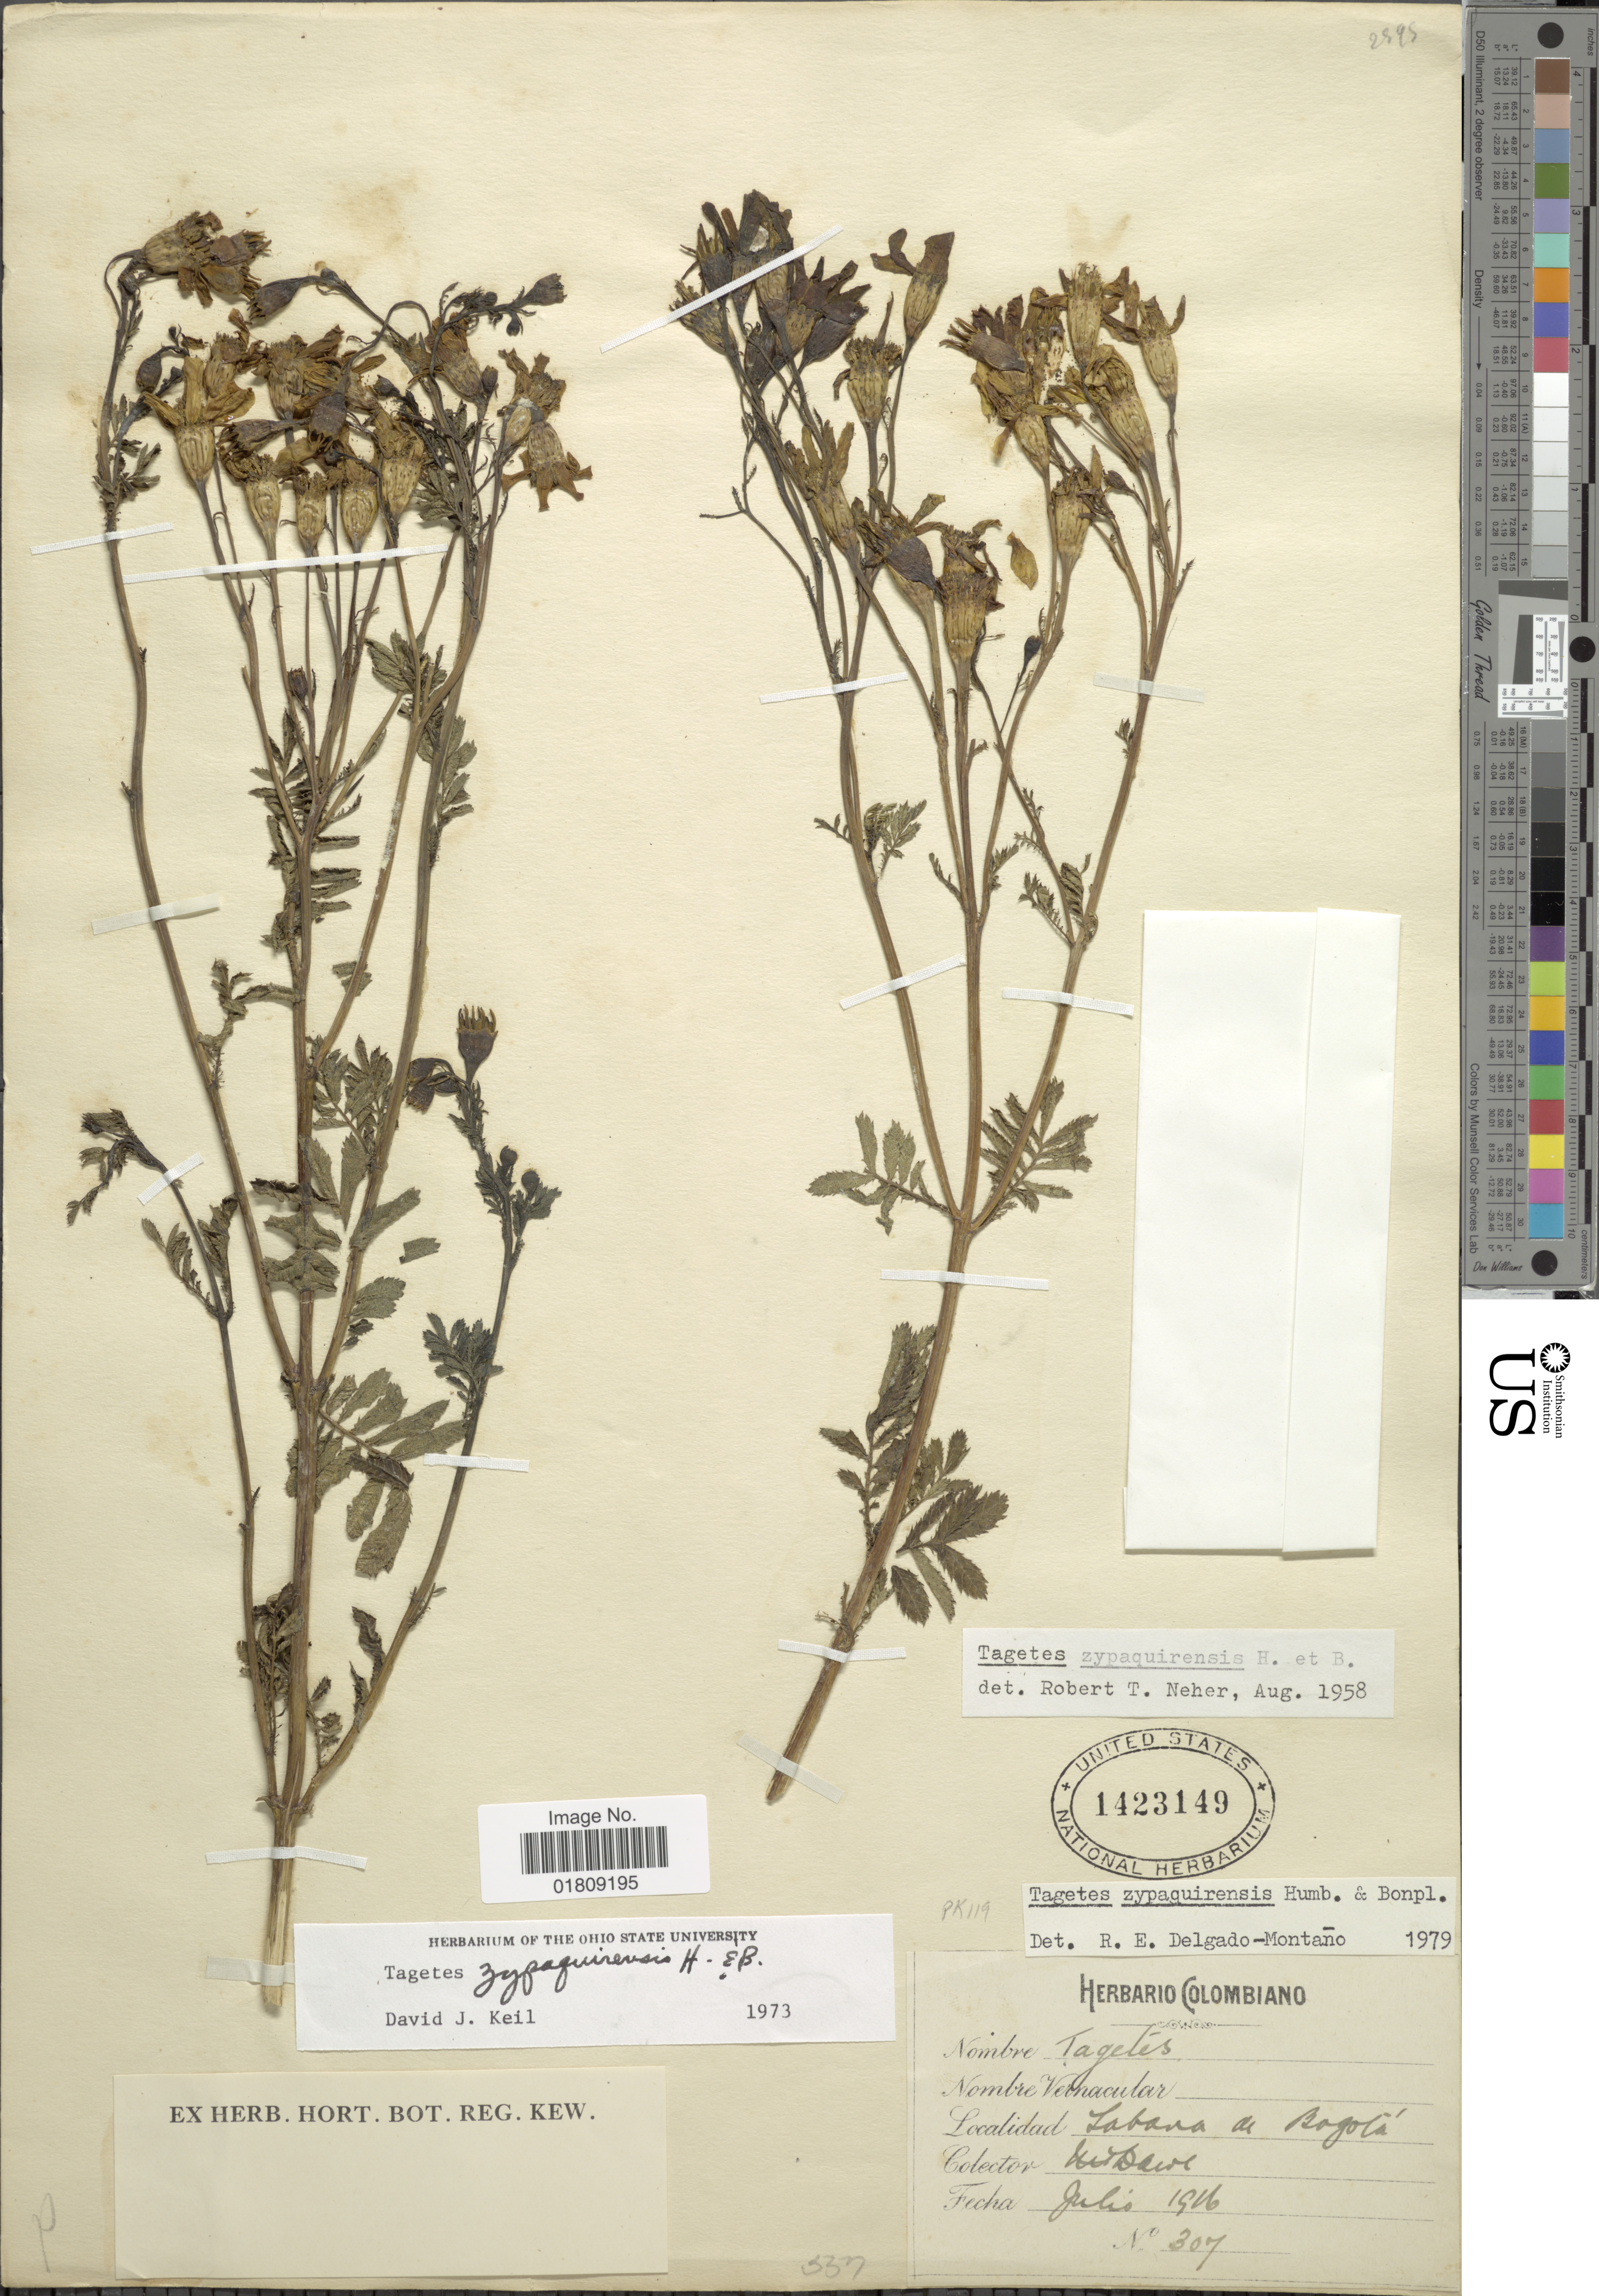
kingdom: Plantae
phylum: Tracheophyta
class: Magnoliopsida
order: Asterales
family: Asteraceae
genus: Tagetes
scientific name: Tagetes zypaquirensis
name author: Humb. & Bonpl.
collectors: M. T. Dawe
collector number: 307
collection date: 1916-07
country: Colombia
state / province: Bogota D.C.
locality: Sabana de Bogota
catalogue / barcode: US 1423149